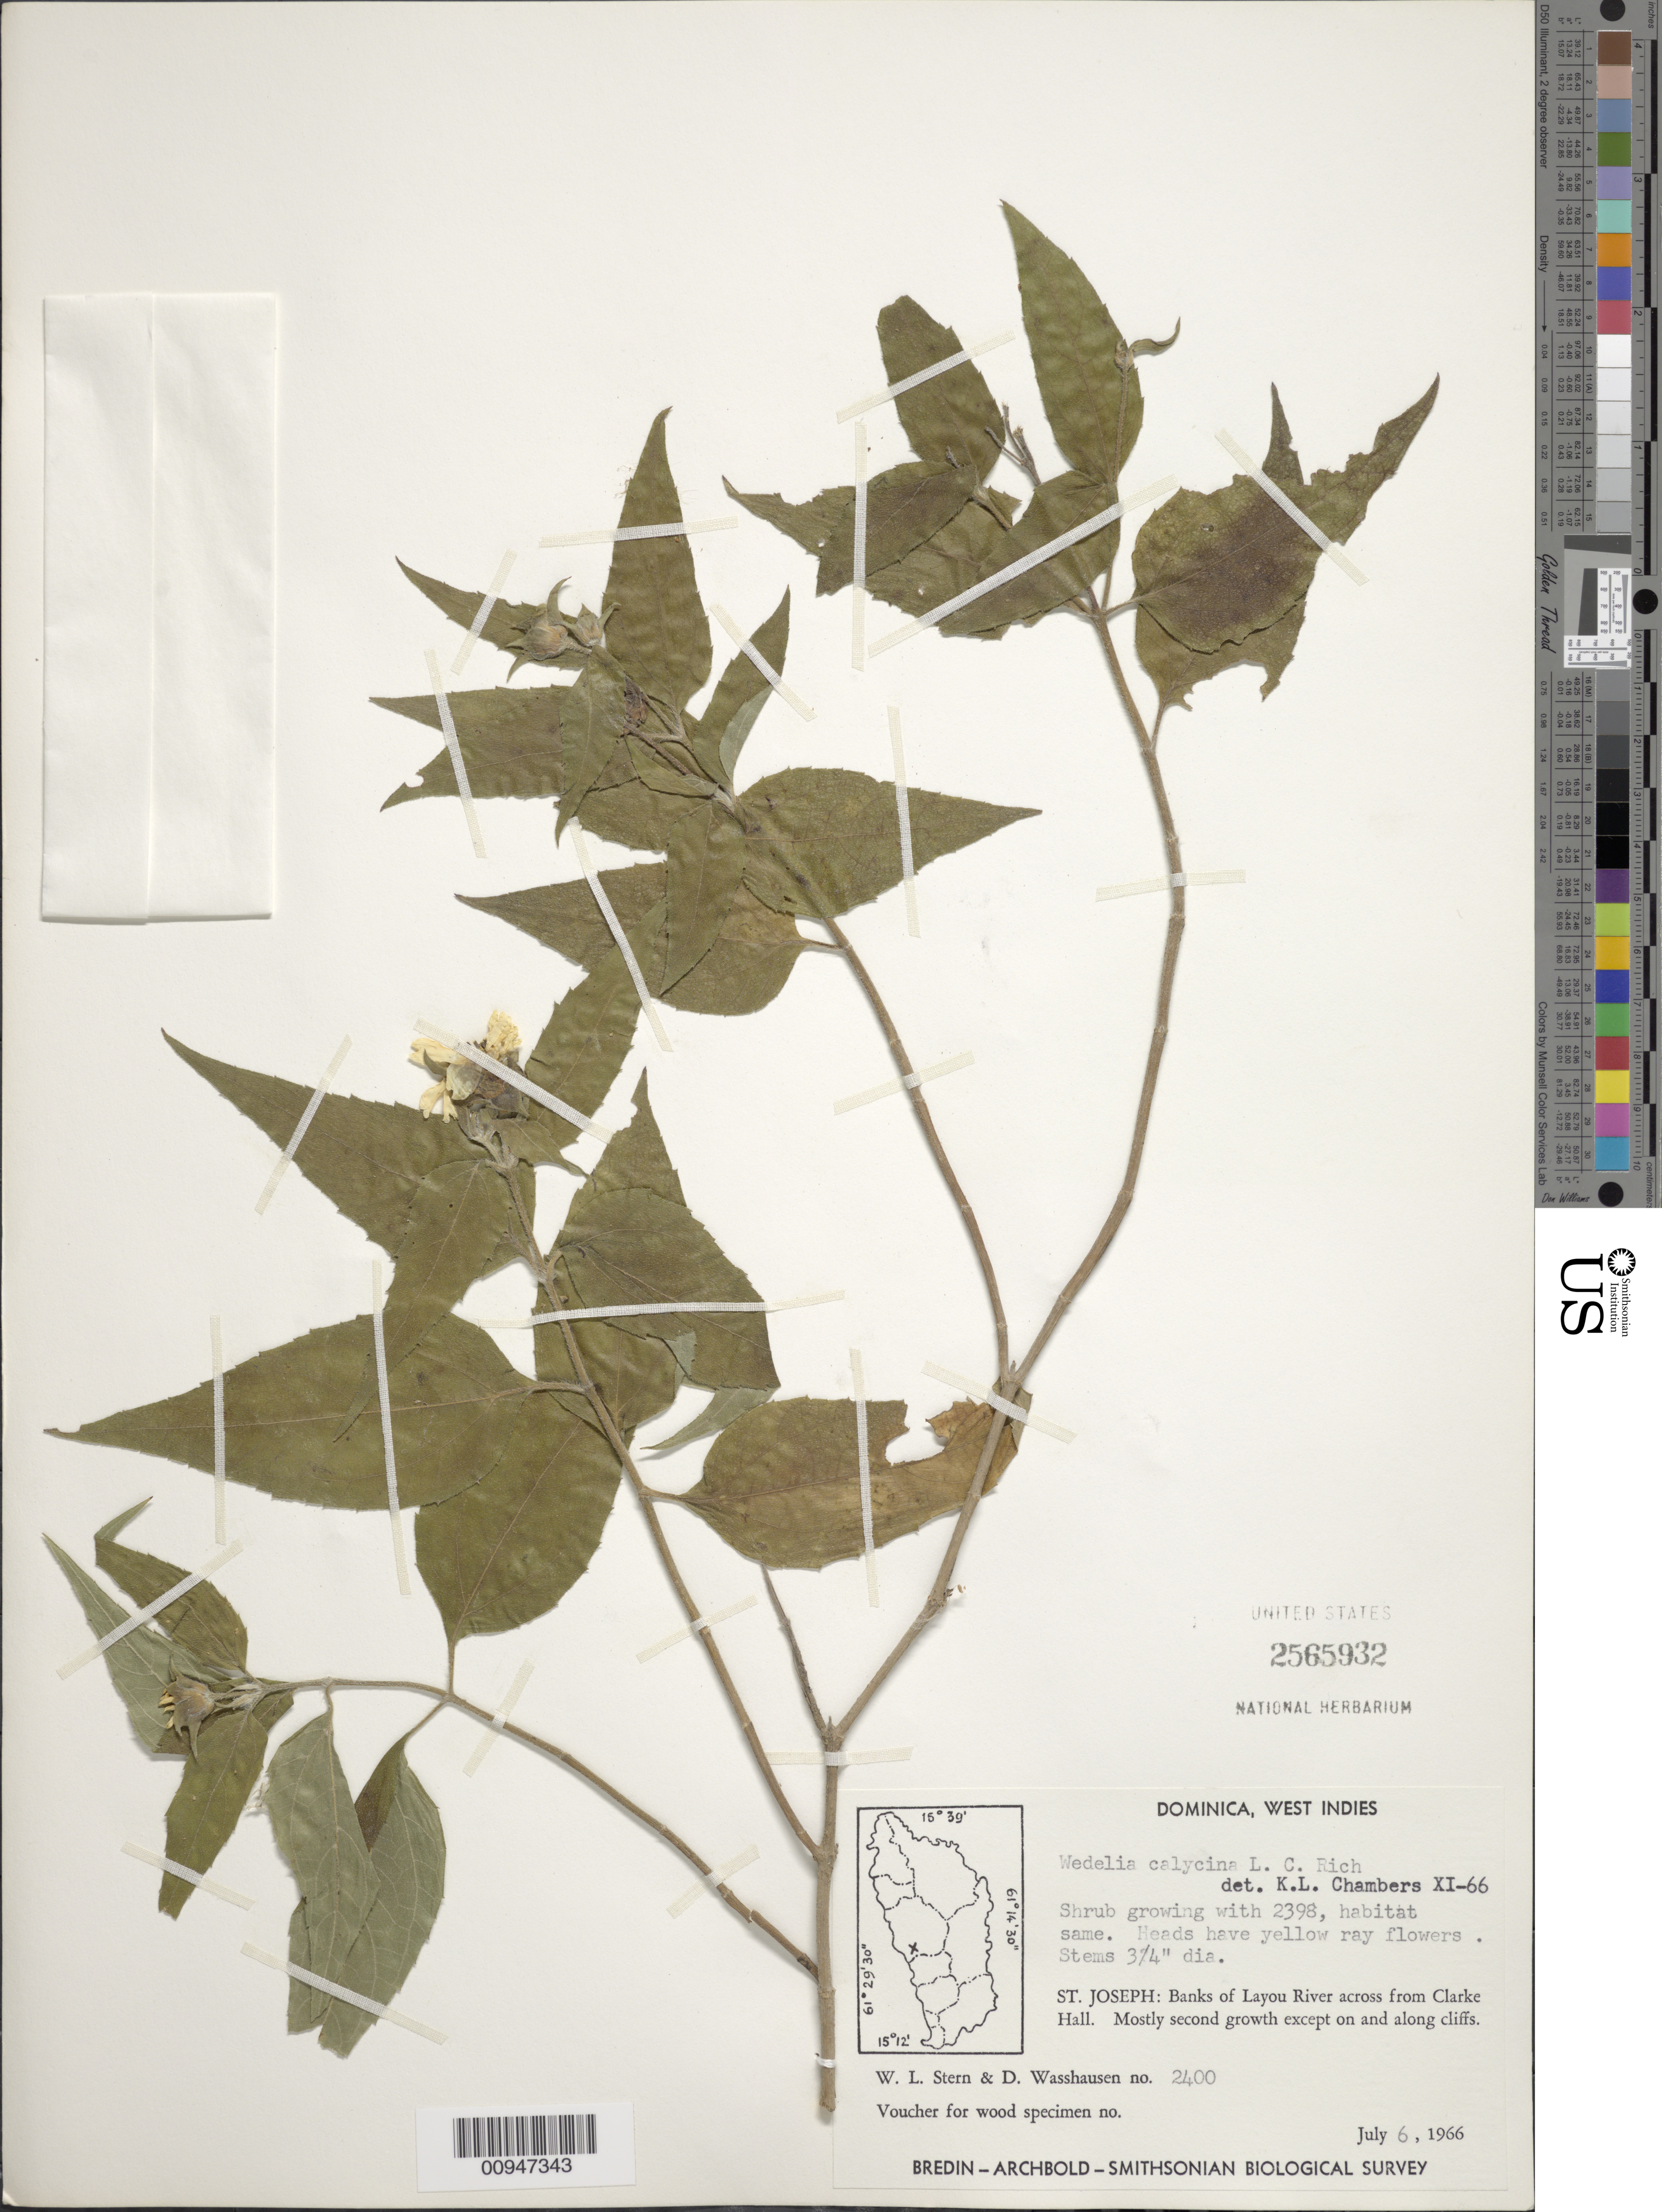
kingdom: Plantae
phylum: Tracheophyta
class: Magnoliopsida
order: Asterales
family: Asteraceae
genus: Wedelia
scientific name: Wedelia calycina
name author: Rich.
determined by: Chambers, K. L.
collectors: W. L. Stern & D. C. Wasshausen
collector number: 2400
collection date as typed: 06 Jul 1966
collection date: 1966-07-06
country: Dominica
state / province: St. Joseph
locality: Banks of Layou River across from Clarke Hall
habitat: Mostly second growth except on and along cliffs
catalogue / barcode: US 2565932